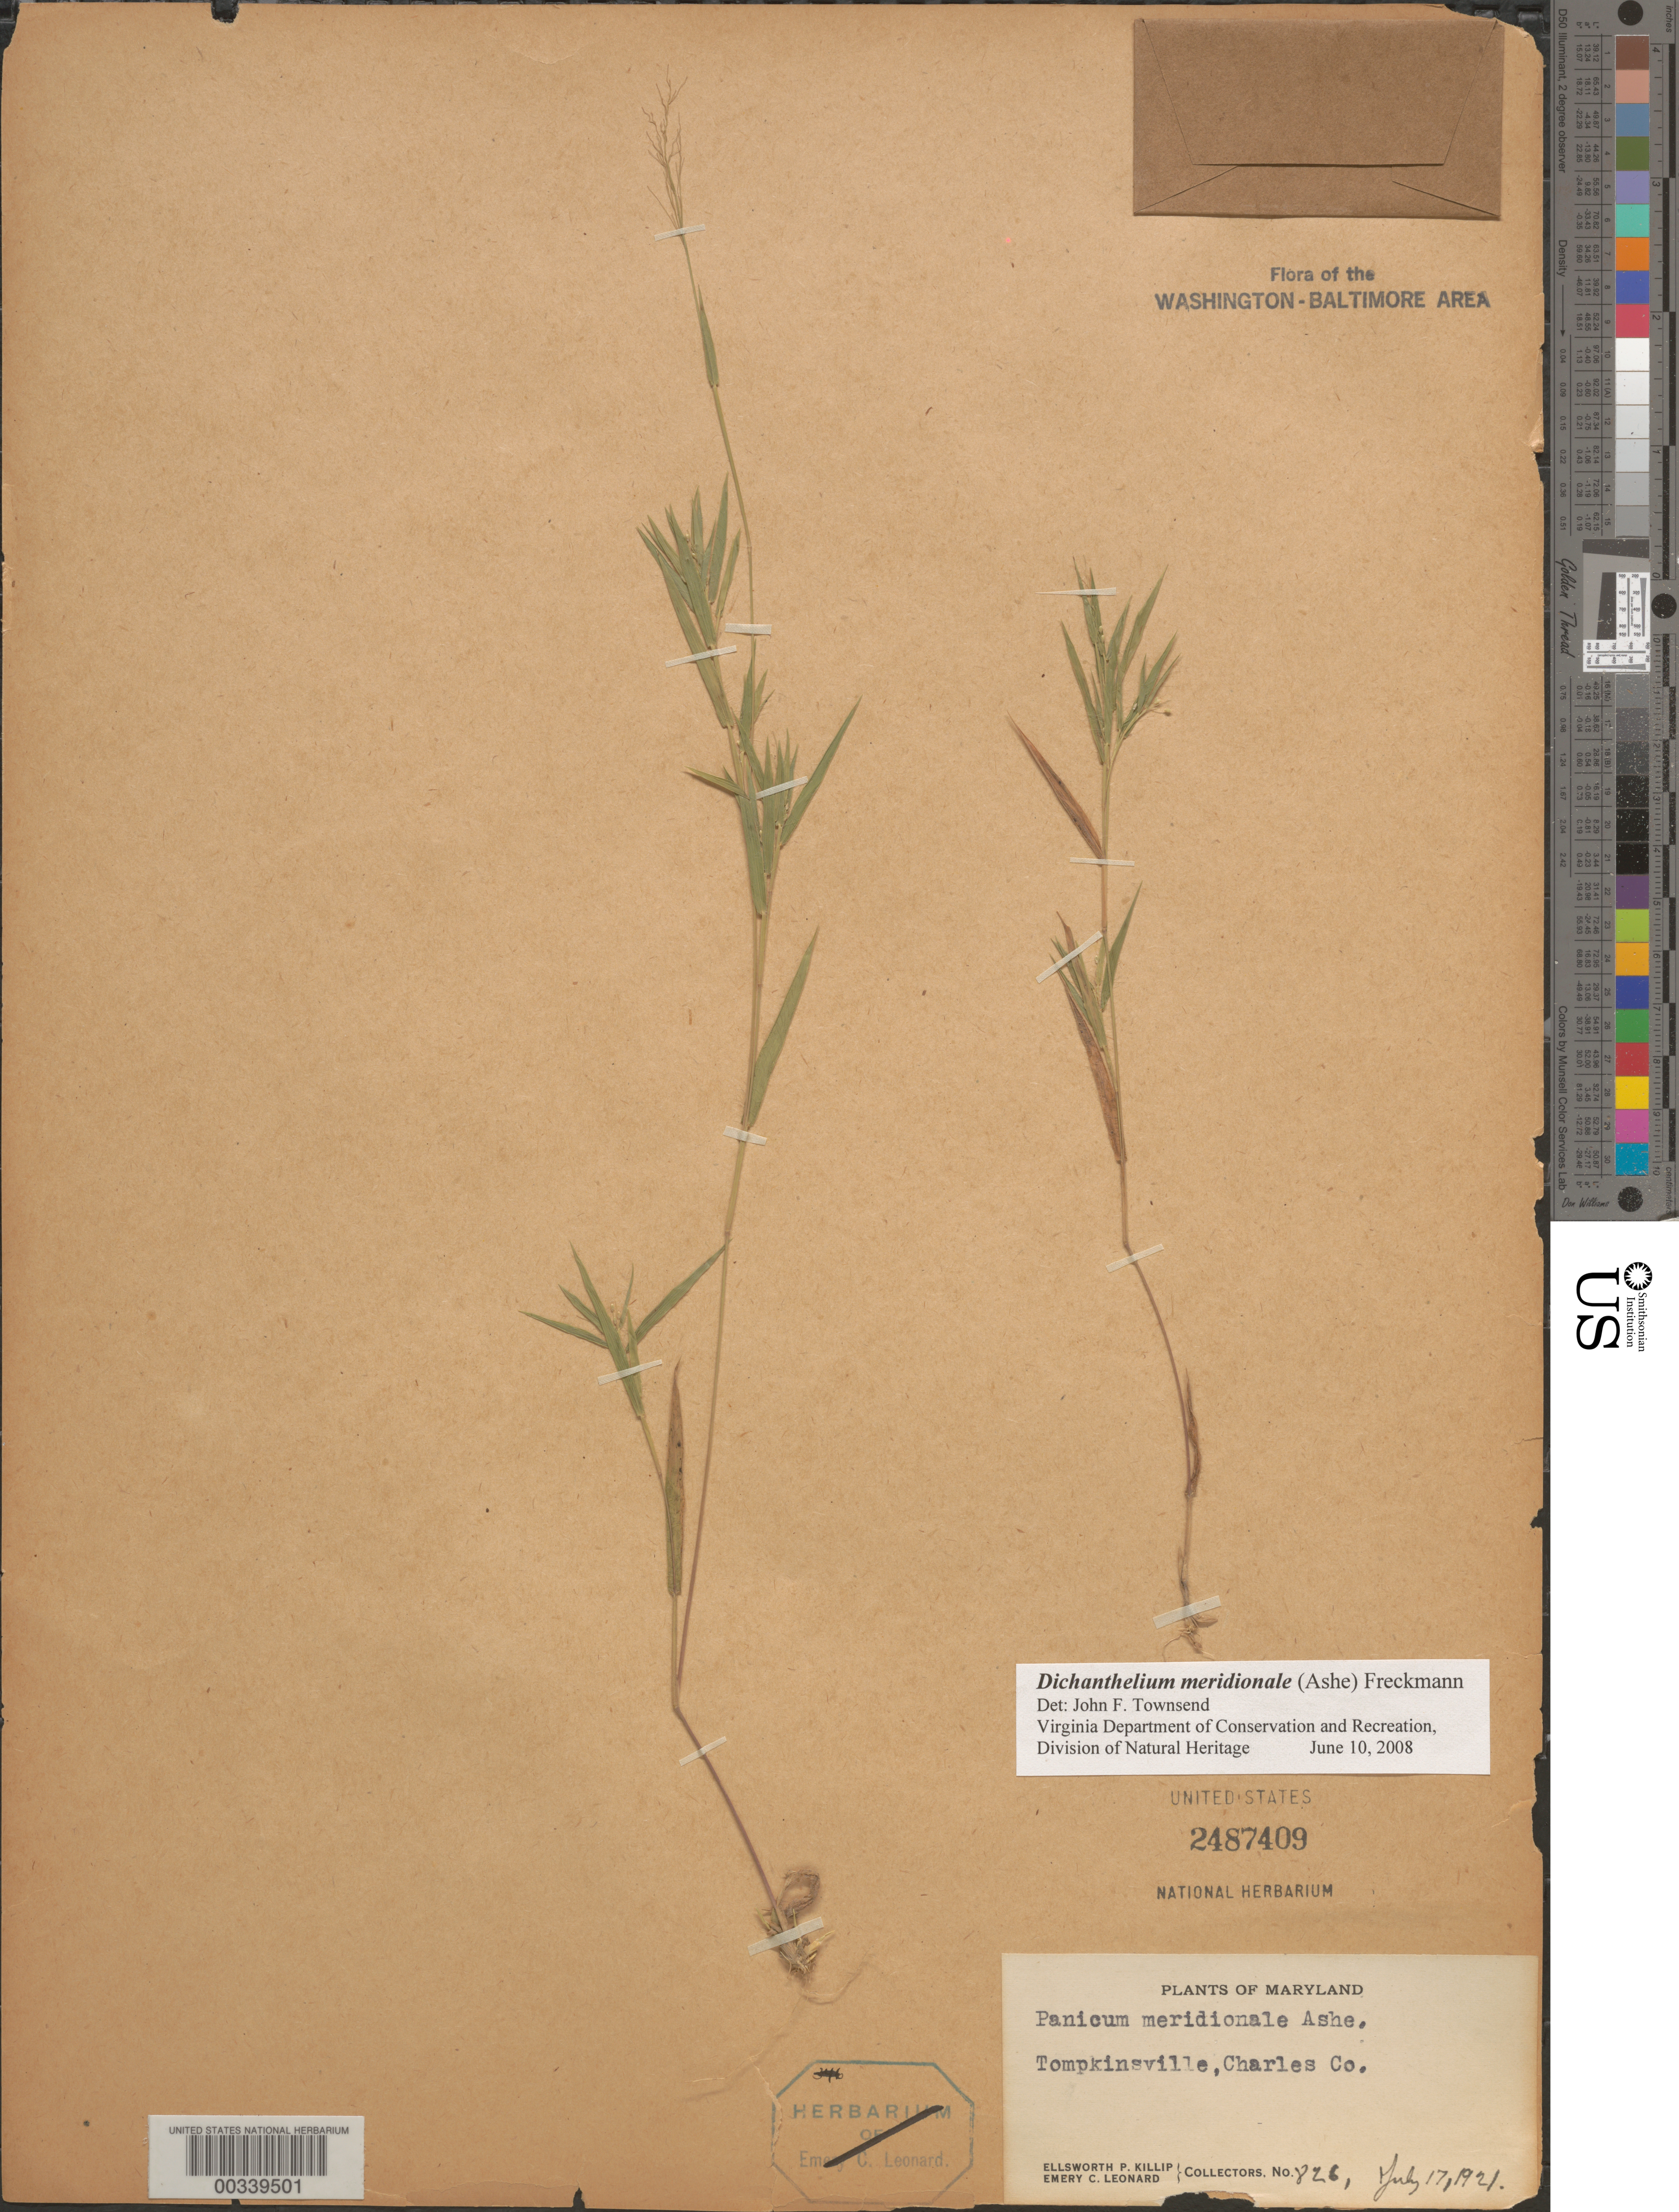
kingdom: Plantae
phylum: Tracheophyta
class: Liliopsida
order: Poales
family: Poaceae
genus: Dichanthelium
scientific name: Dichanthelium meridionale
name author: (Ashe) Freckmann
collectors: E. P. Killip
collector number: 826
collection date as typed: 17 Jul 1921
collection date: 1921-07-17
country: United States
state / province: Maryland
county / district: Charles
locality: Tompkinsville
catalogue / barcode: US 2487409